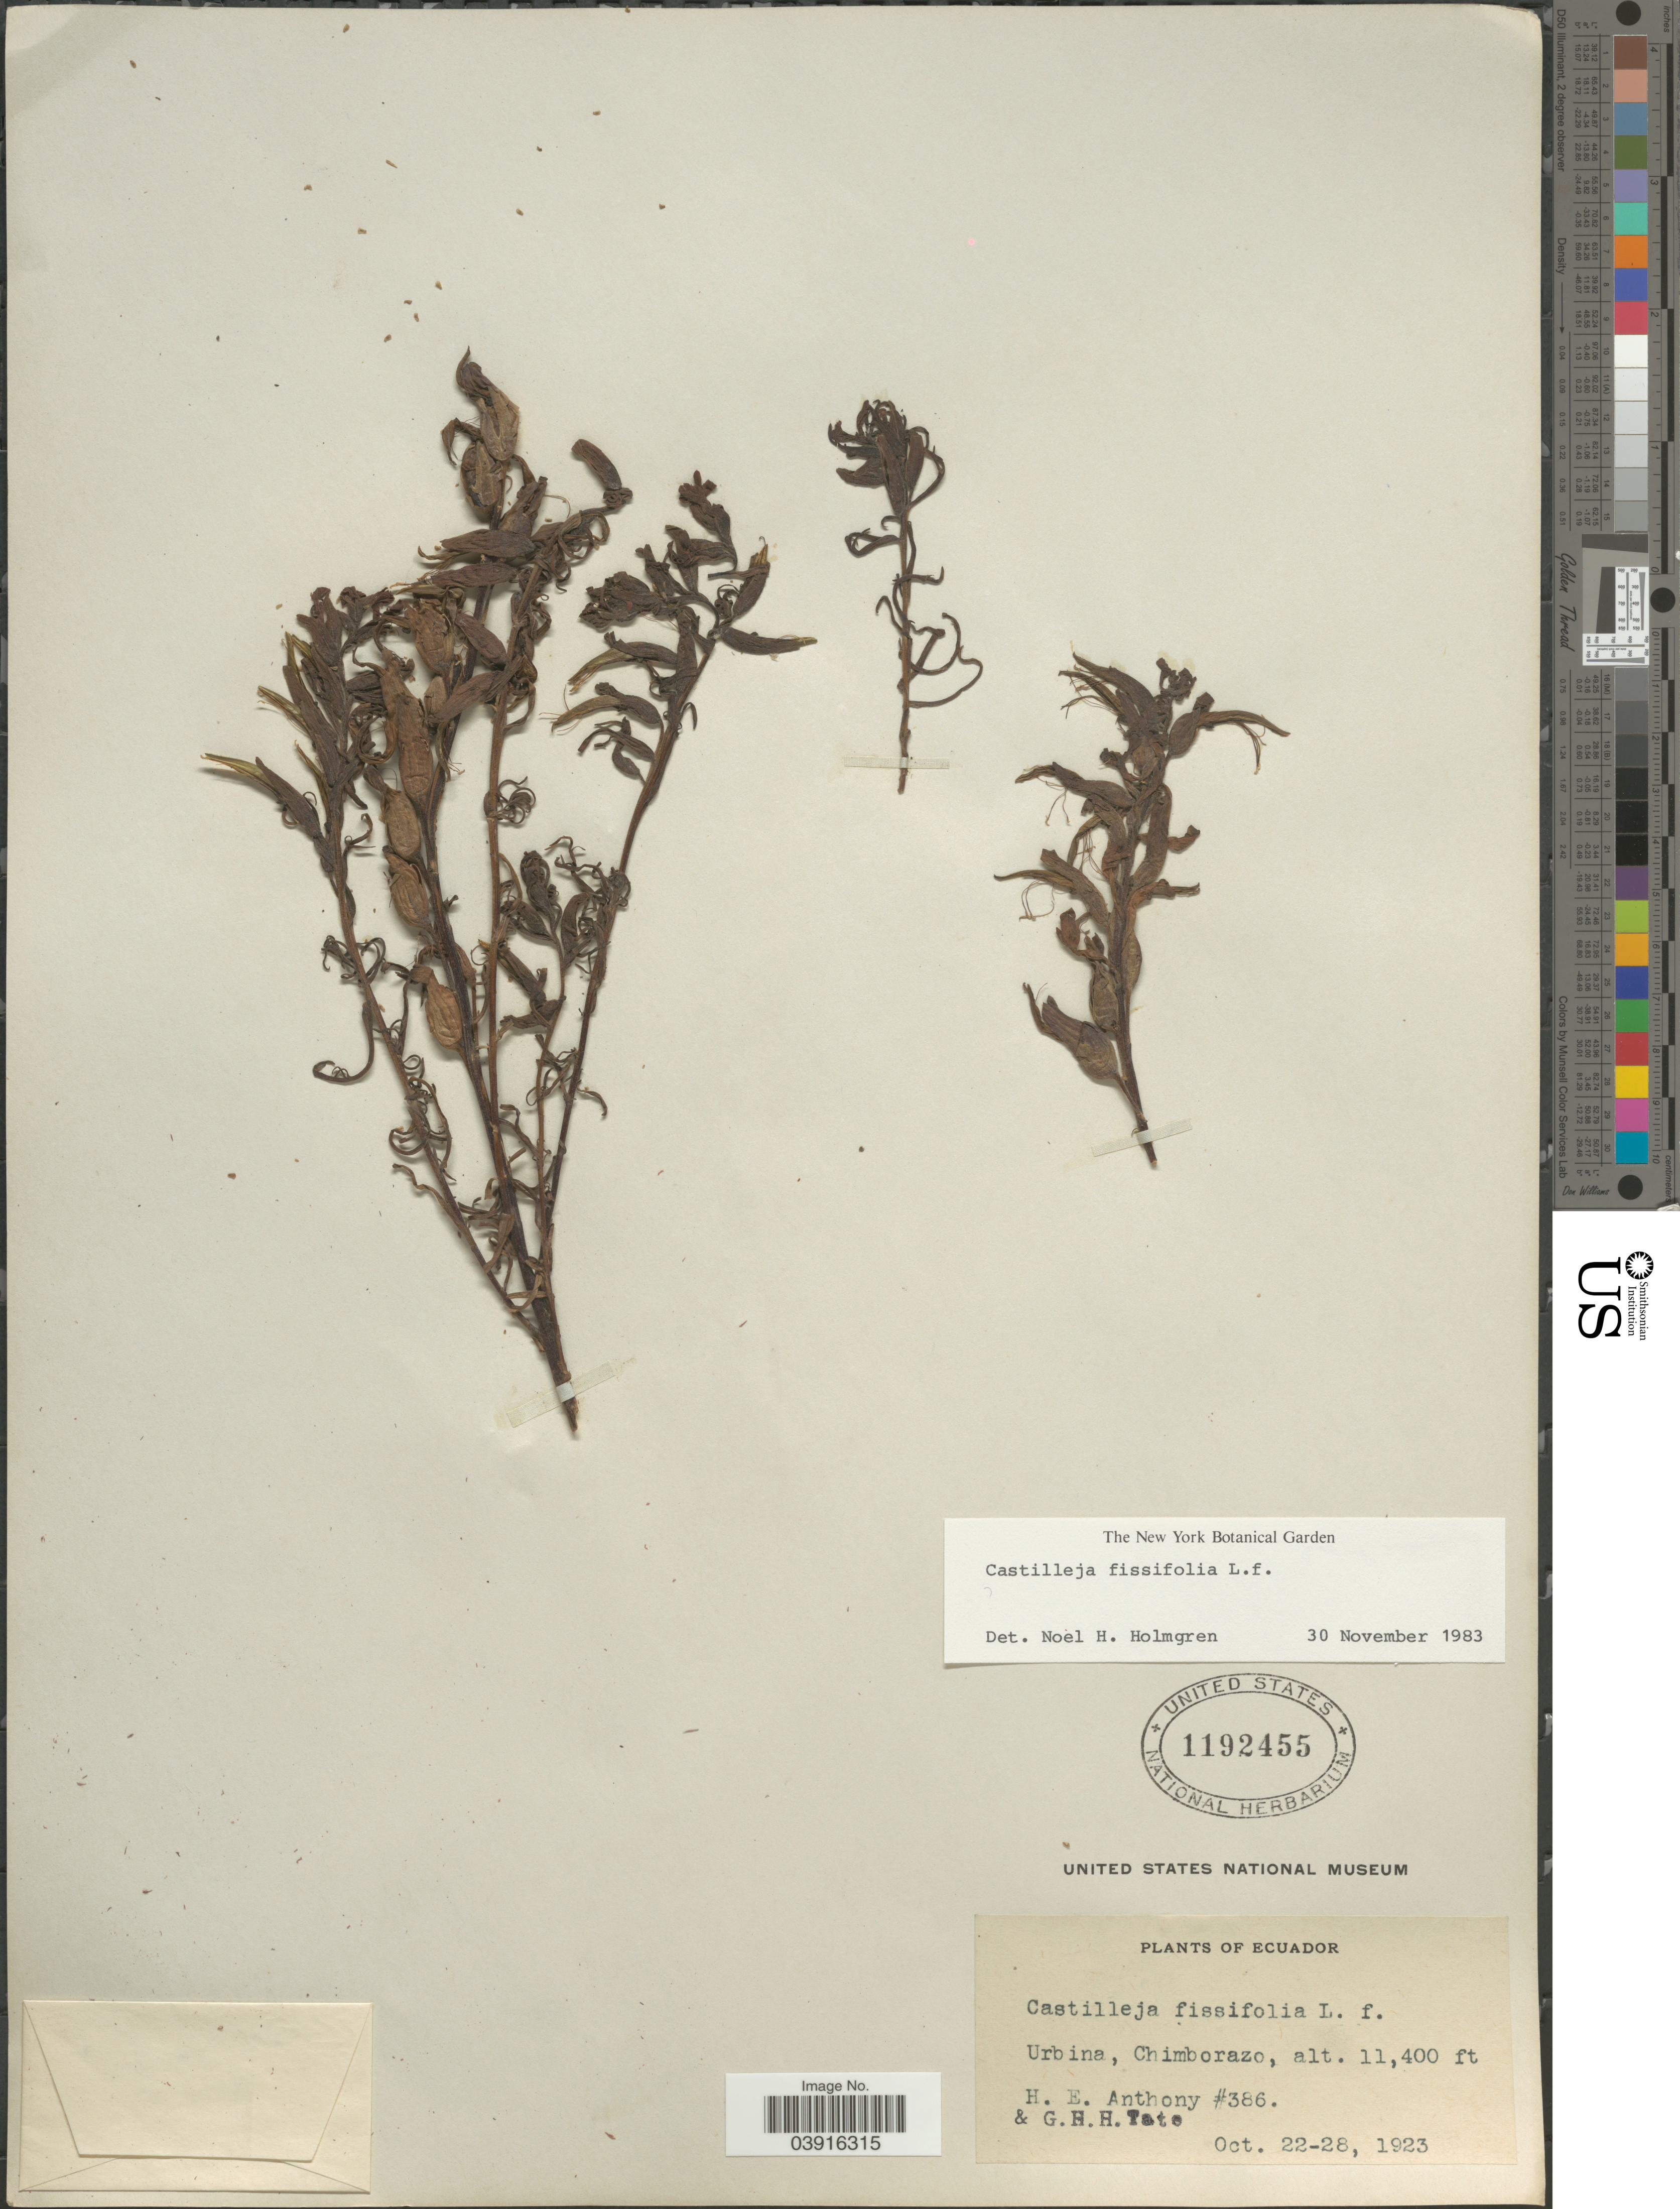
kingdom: Plantae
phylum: Tracheophyta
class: Magnoliopsida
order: Lamiales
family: Orobanchaceae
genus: Castilleja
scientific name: Castilleja fissifolia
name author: L. f.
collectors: H. E. Anthony & G. H. H.Tate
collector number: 386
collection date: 1923-10-22/1923-10-28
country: Ecuador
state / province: Chimborazo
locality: Urbina.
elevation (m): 3475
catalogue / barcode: US 1192455